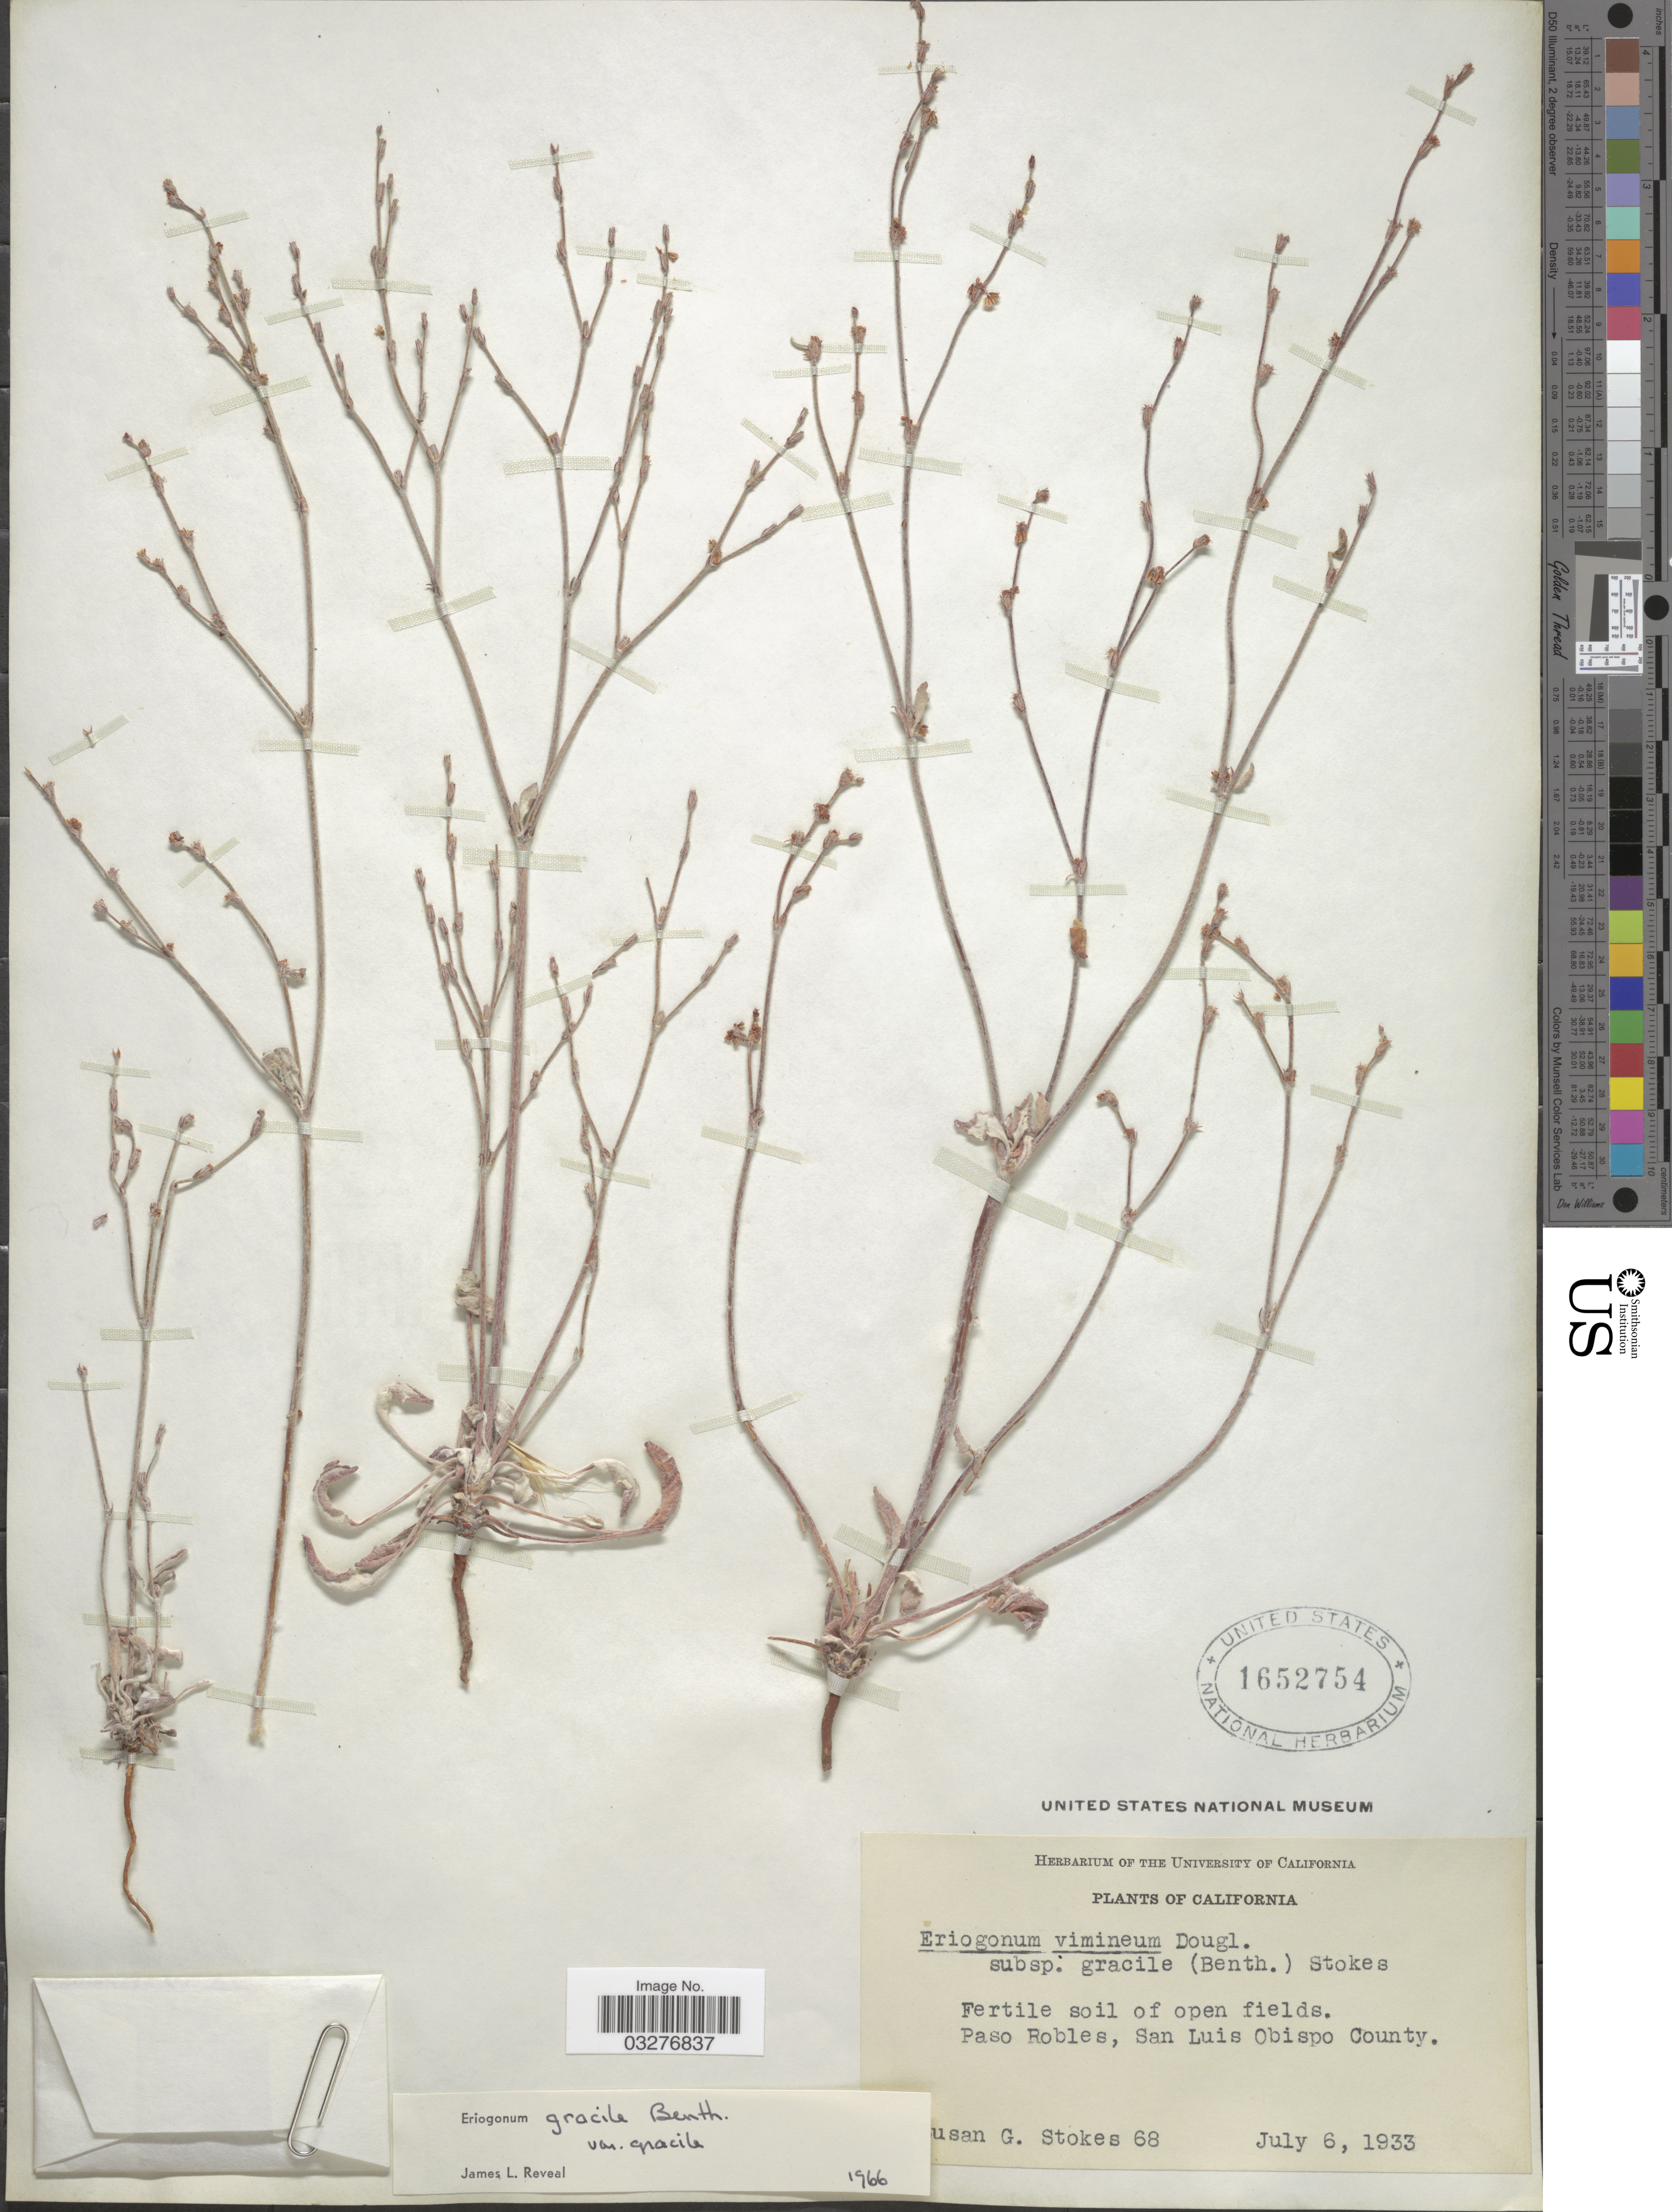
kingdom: Plantae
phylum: Tracheophyta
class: Magnoliopsida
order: Caryophyllales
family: Polygonaceae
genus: Eriogonum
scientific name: Eriogonum gracile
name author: Benth.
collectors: S. G. Stokes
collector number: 68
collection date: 1933-07-06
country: United States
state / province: California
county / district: San Luis Obispo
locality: Paso Robles, San Luis Obispo County.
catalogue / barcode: US 1652754